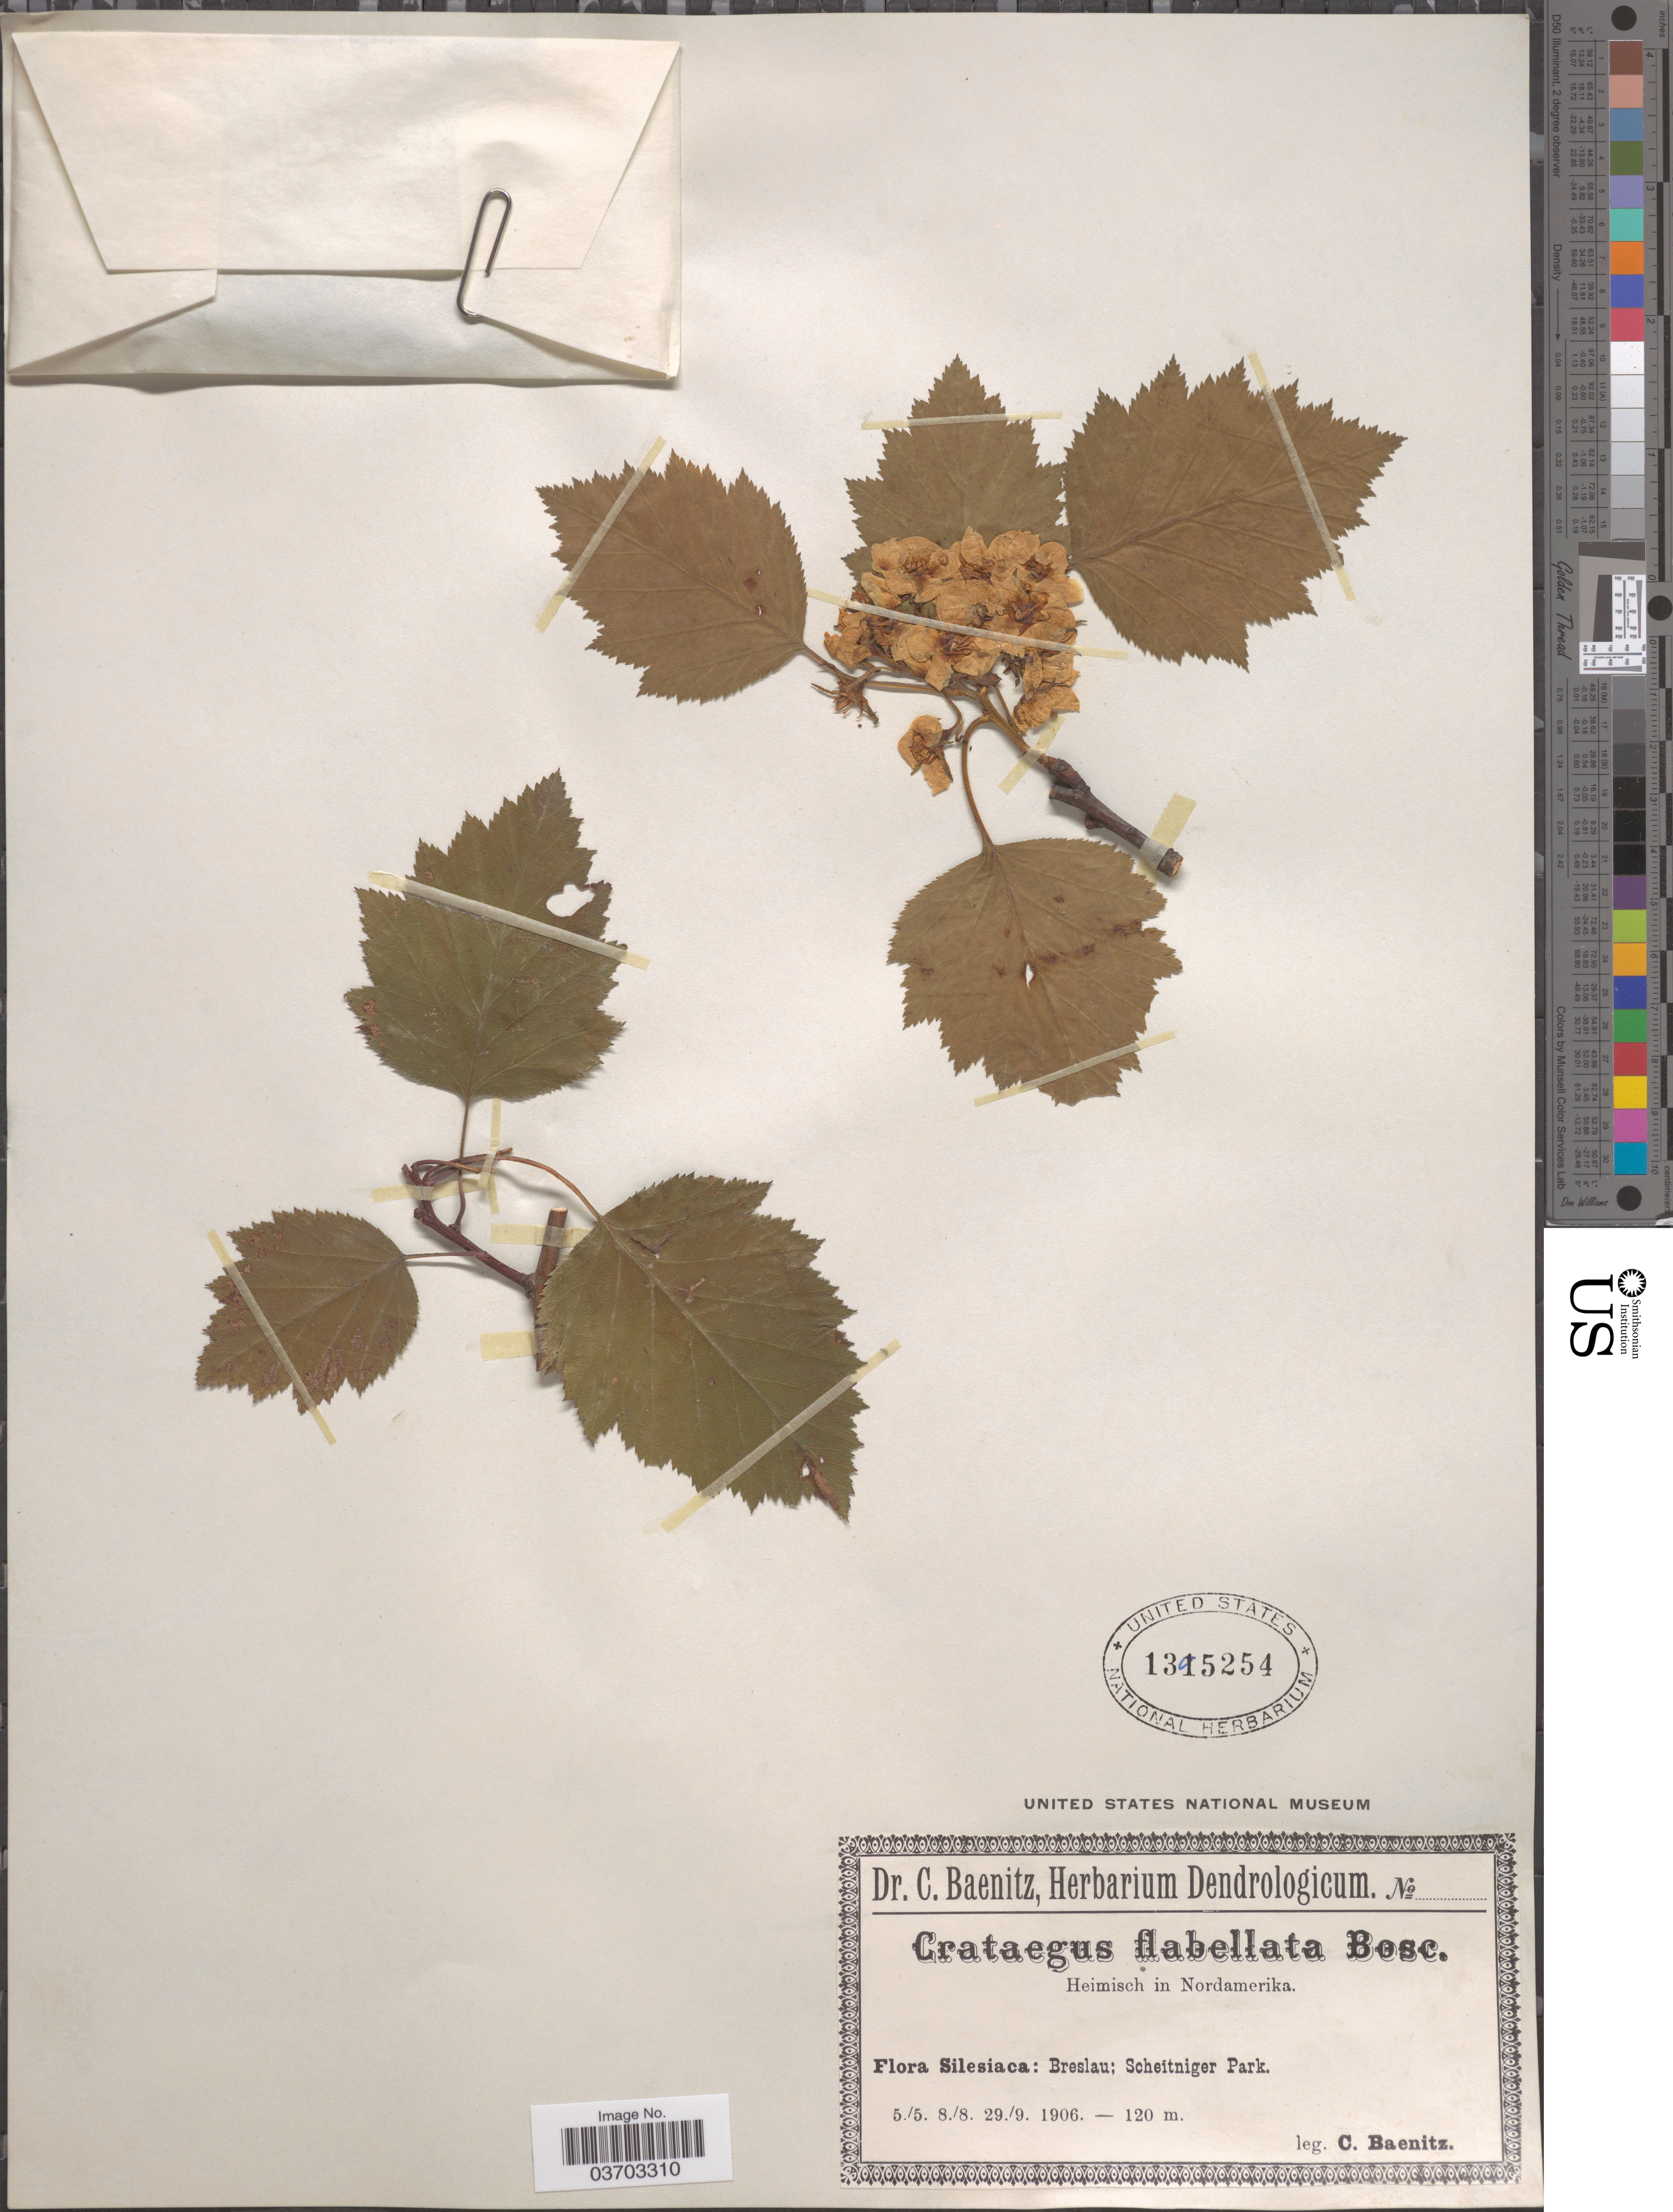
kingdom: Plantae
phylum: Tracheophyta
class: Magnoliopsida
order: Rosales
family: Rosaceae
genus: Crataegus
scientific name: Crataegus flabellata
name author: (Bosc) K. Koch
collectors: C. G. Baenitz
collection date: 1906-05-05/1906-09-29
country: Poland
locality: Silesiaca: Breslau; Scheïtniger Park.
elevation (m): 120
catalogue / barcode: US 1395254